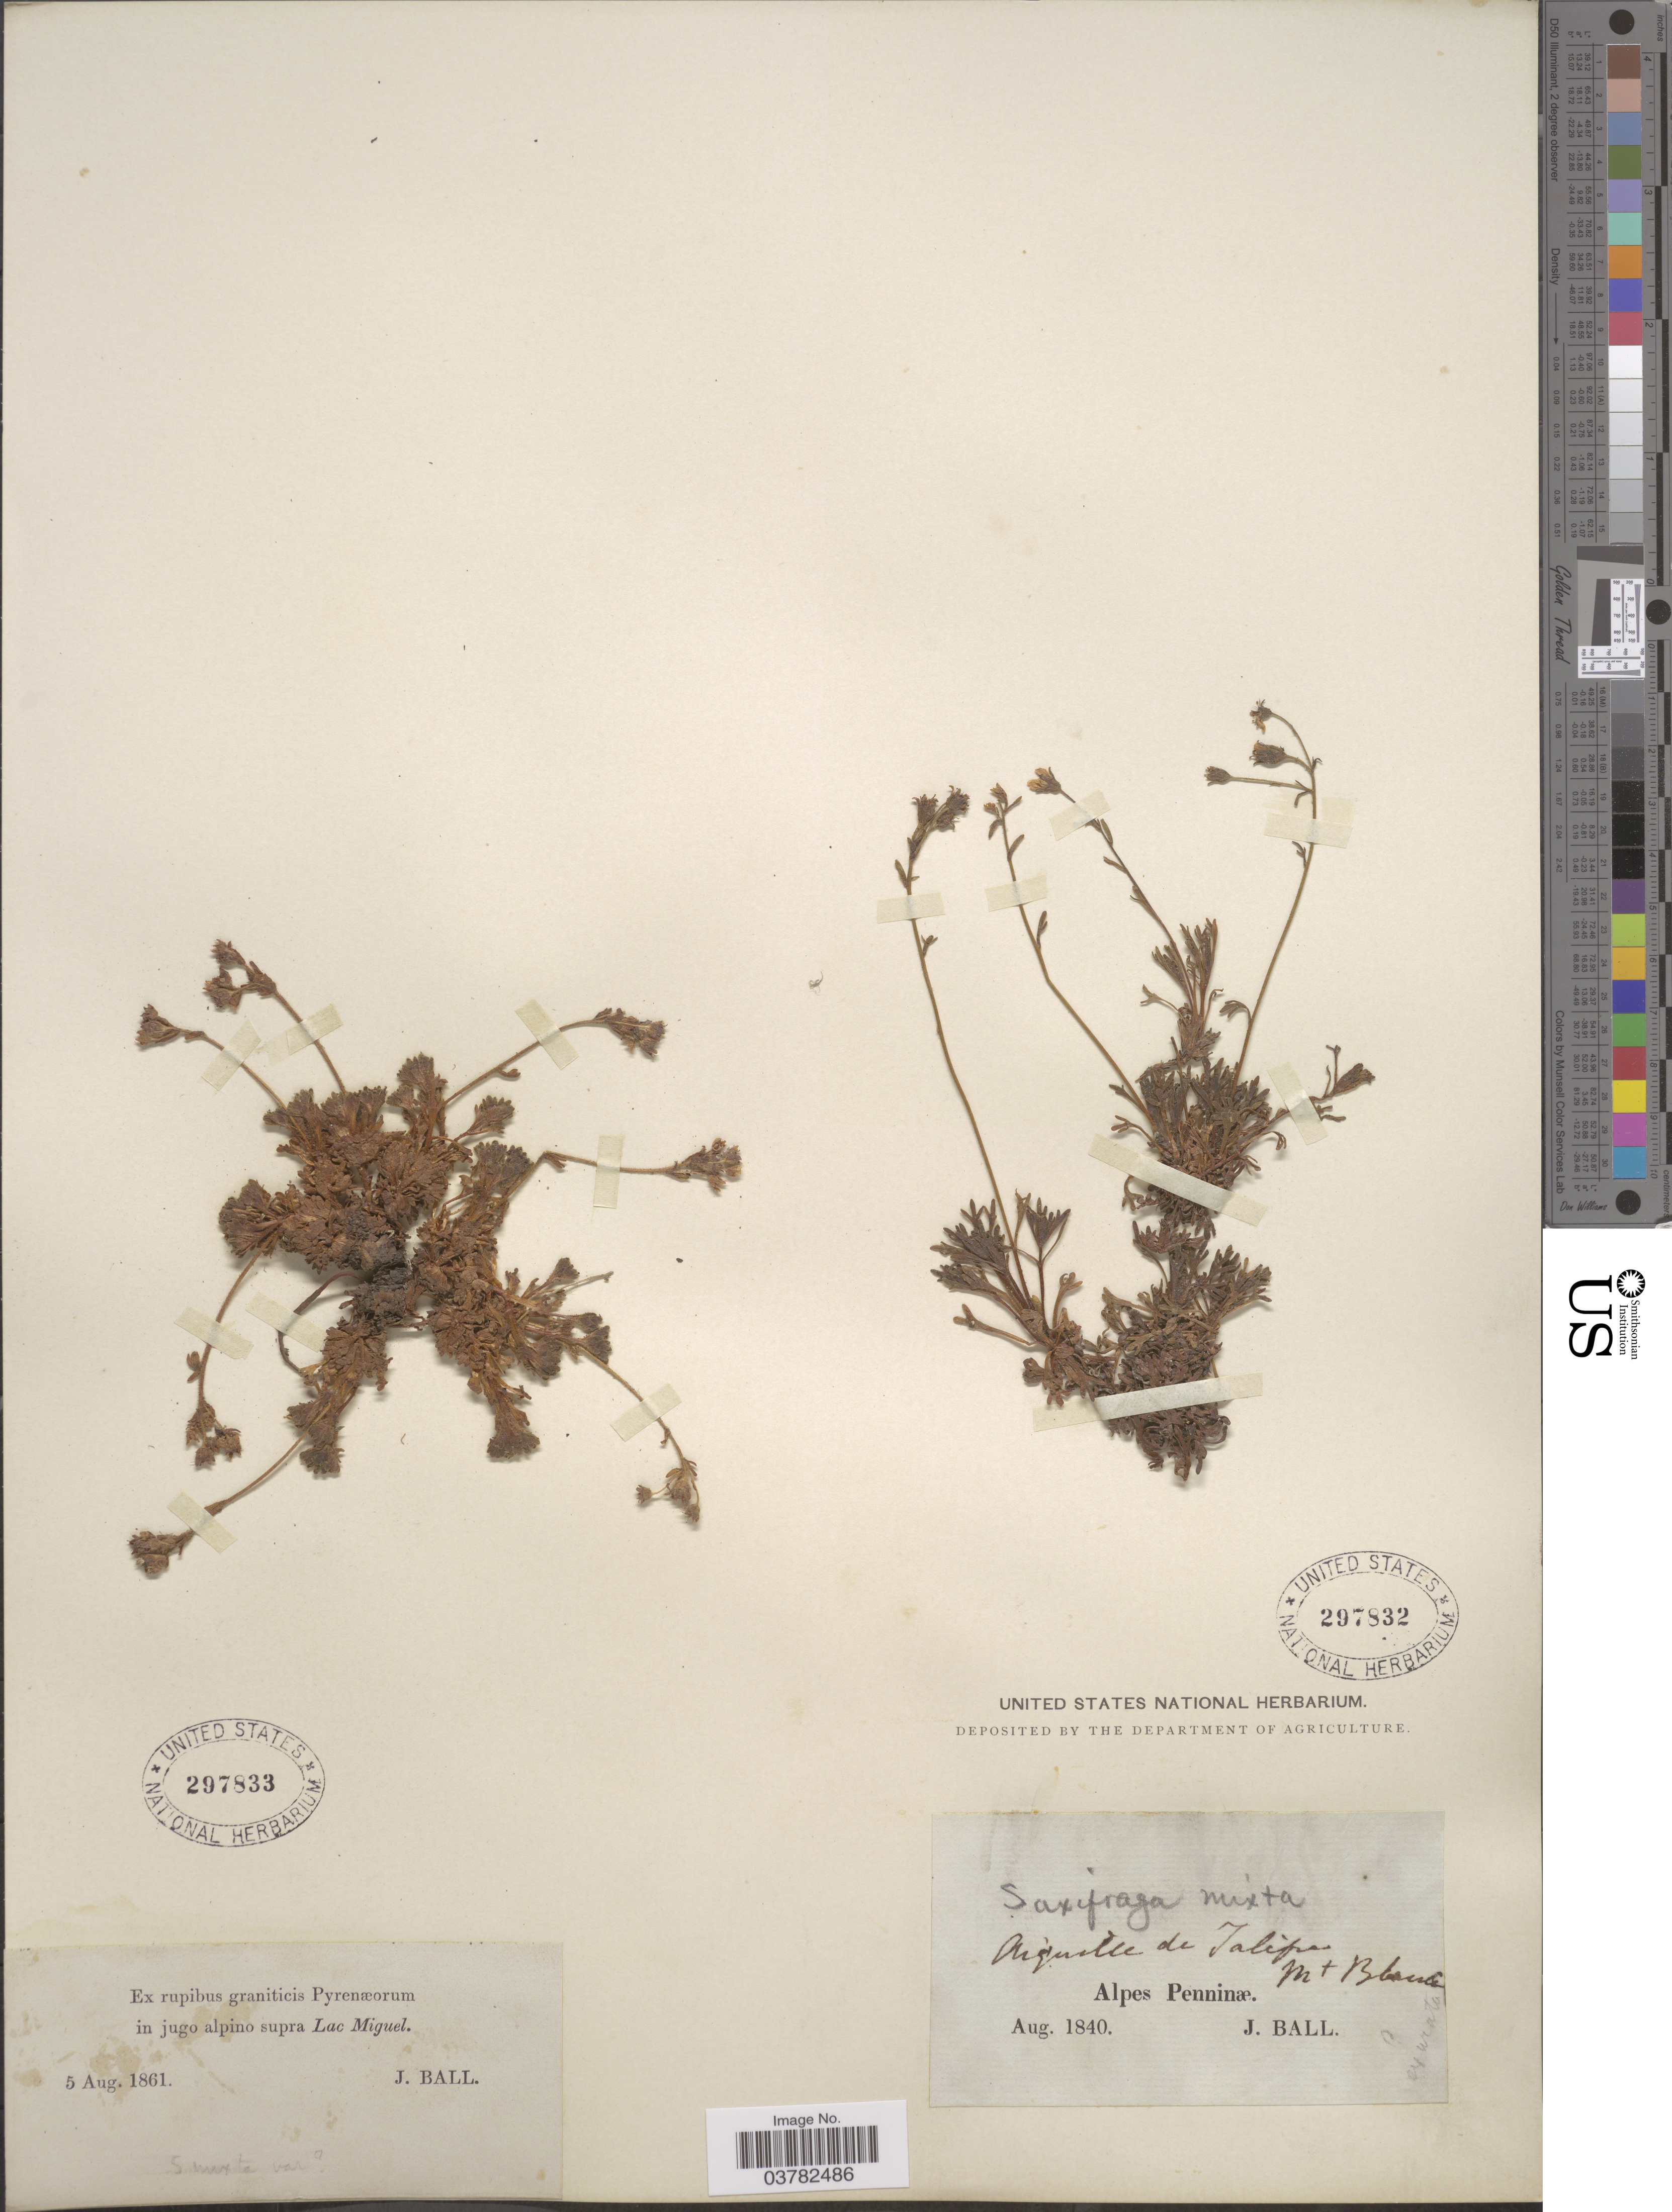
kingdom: Plantae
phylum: Tracheophyta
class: Magnoliopsida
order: Saxifragales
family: Saxifragaceae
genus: Saxifraga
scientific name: Saxifraga mixta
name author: Lapeyr.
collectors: J. Ball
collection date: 1861-08-05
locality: Ex rupibus graniticis Pyrenæorum in jugo alpino supra Lac Miguel.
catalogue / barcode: US 297833